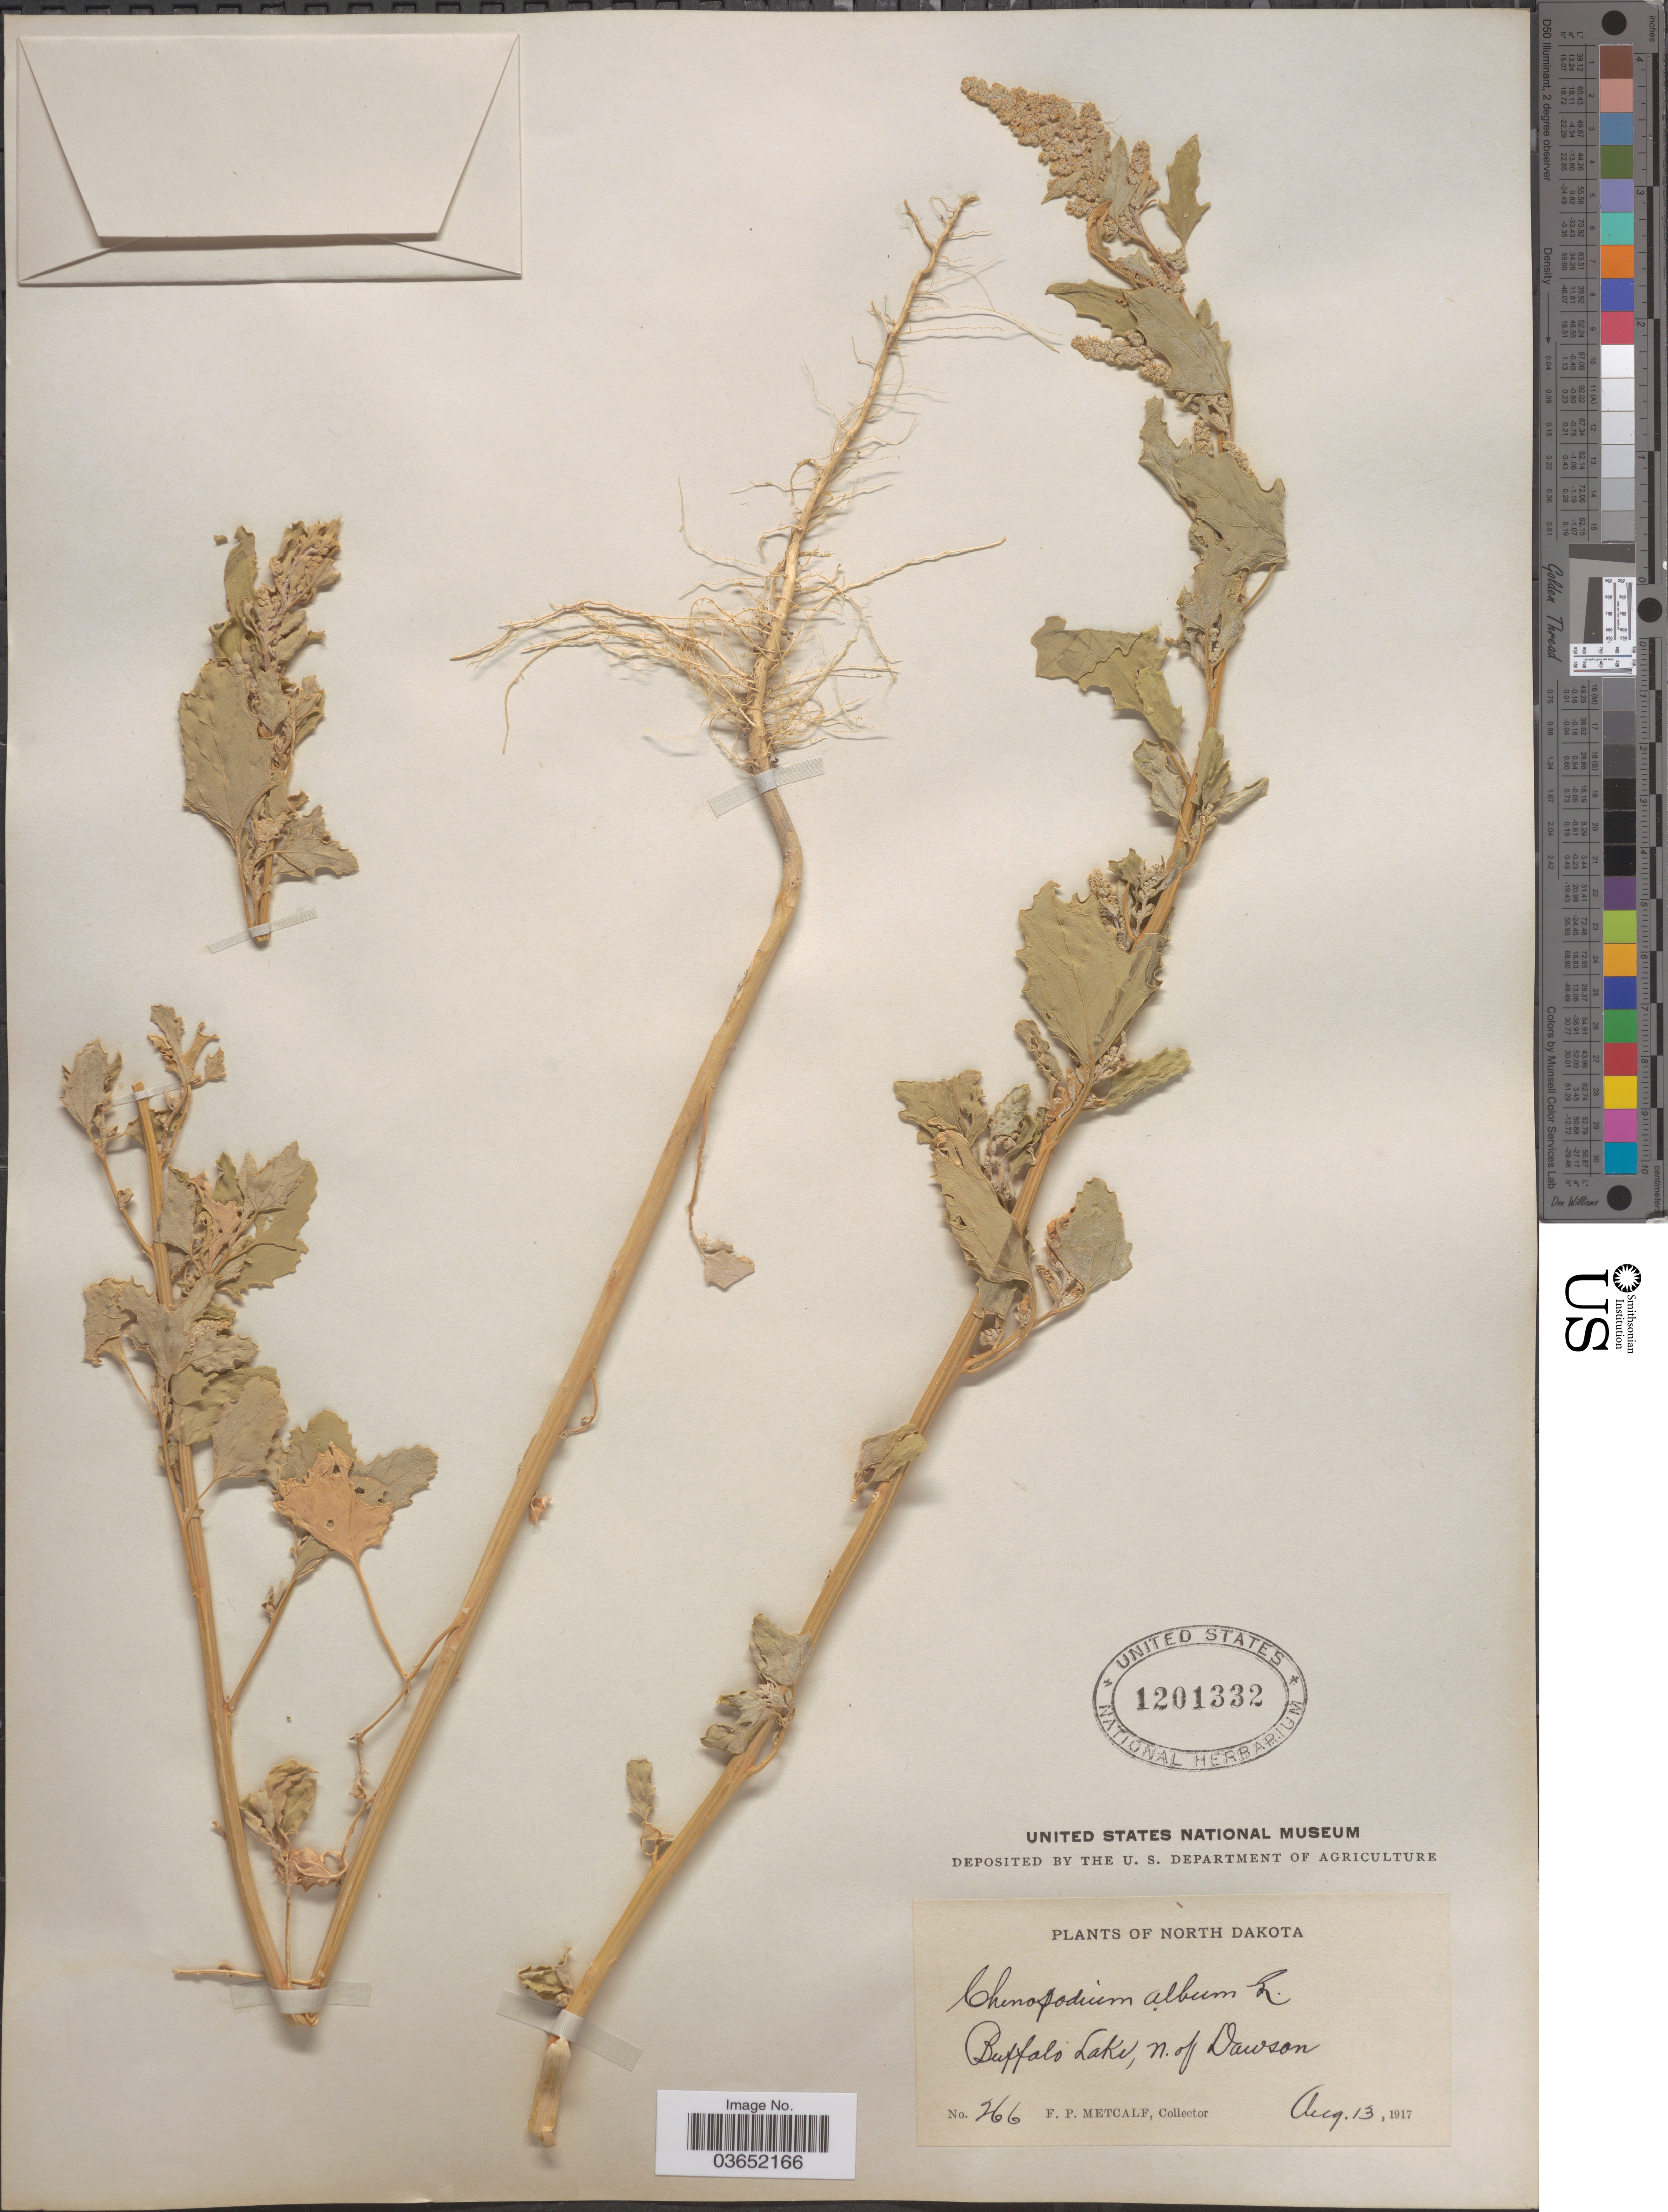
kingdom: Plantae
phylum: Tracheophyta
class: Magnoliopsida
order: Caryophyllales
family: Amaranthaceae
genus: Chenopodium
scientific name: Chenopodium album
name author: L.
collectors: F. Metcalf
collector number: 266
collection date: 1917-08-13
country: United States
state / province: North Dakota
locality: Buffalo Lake, N. of Dawson.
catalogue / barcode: US 1201332